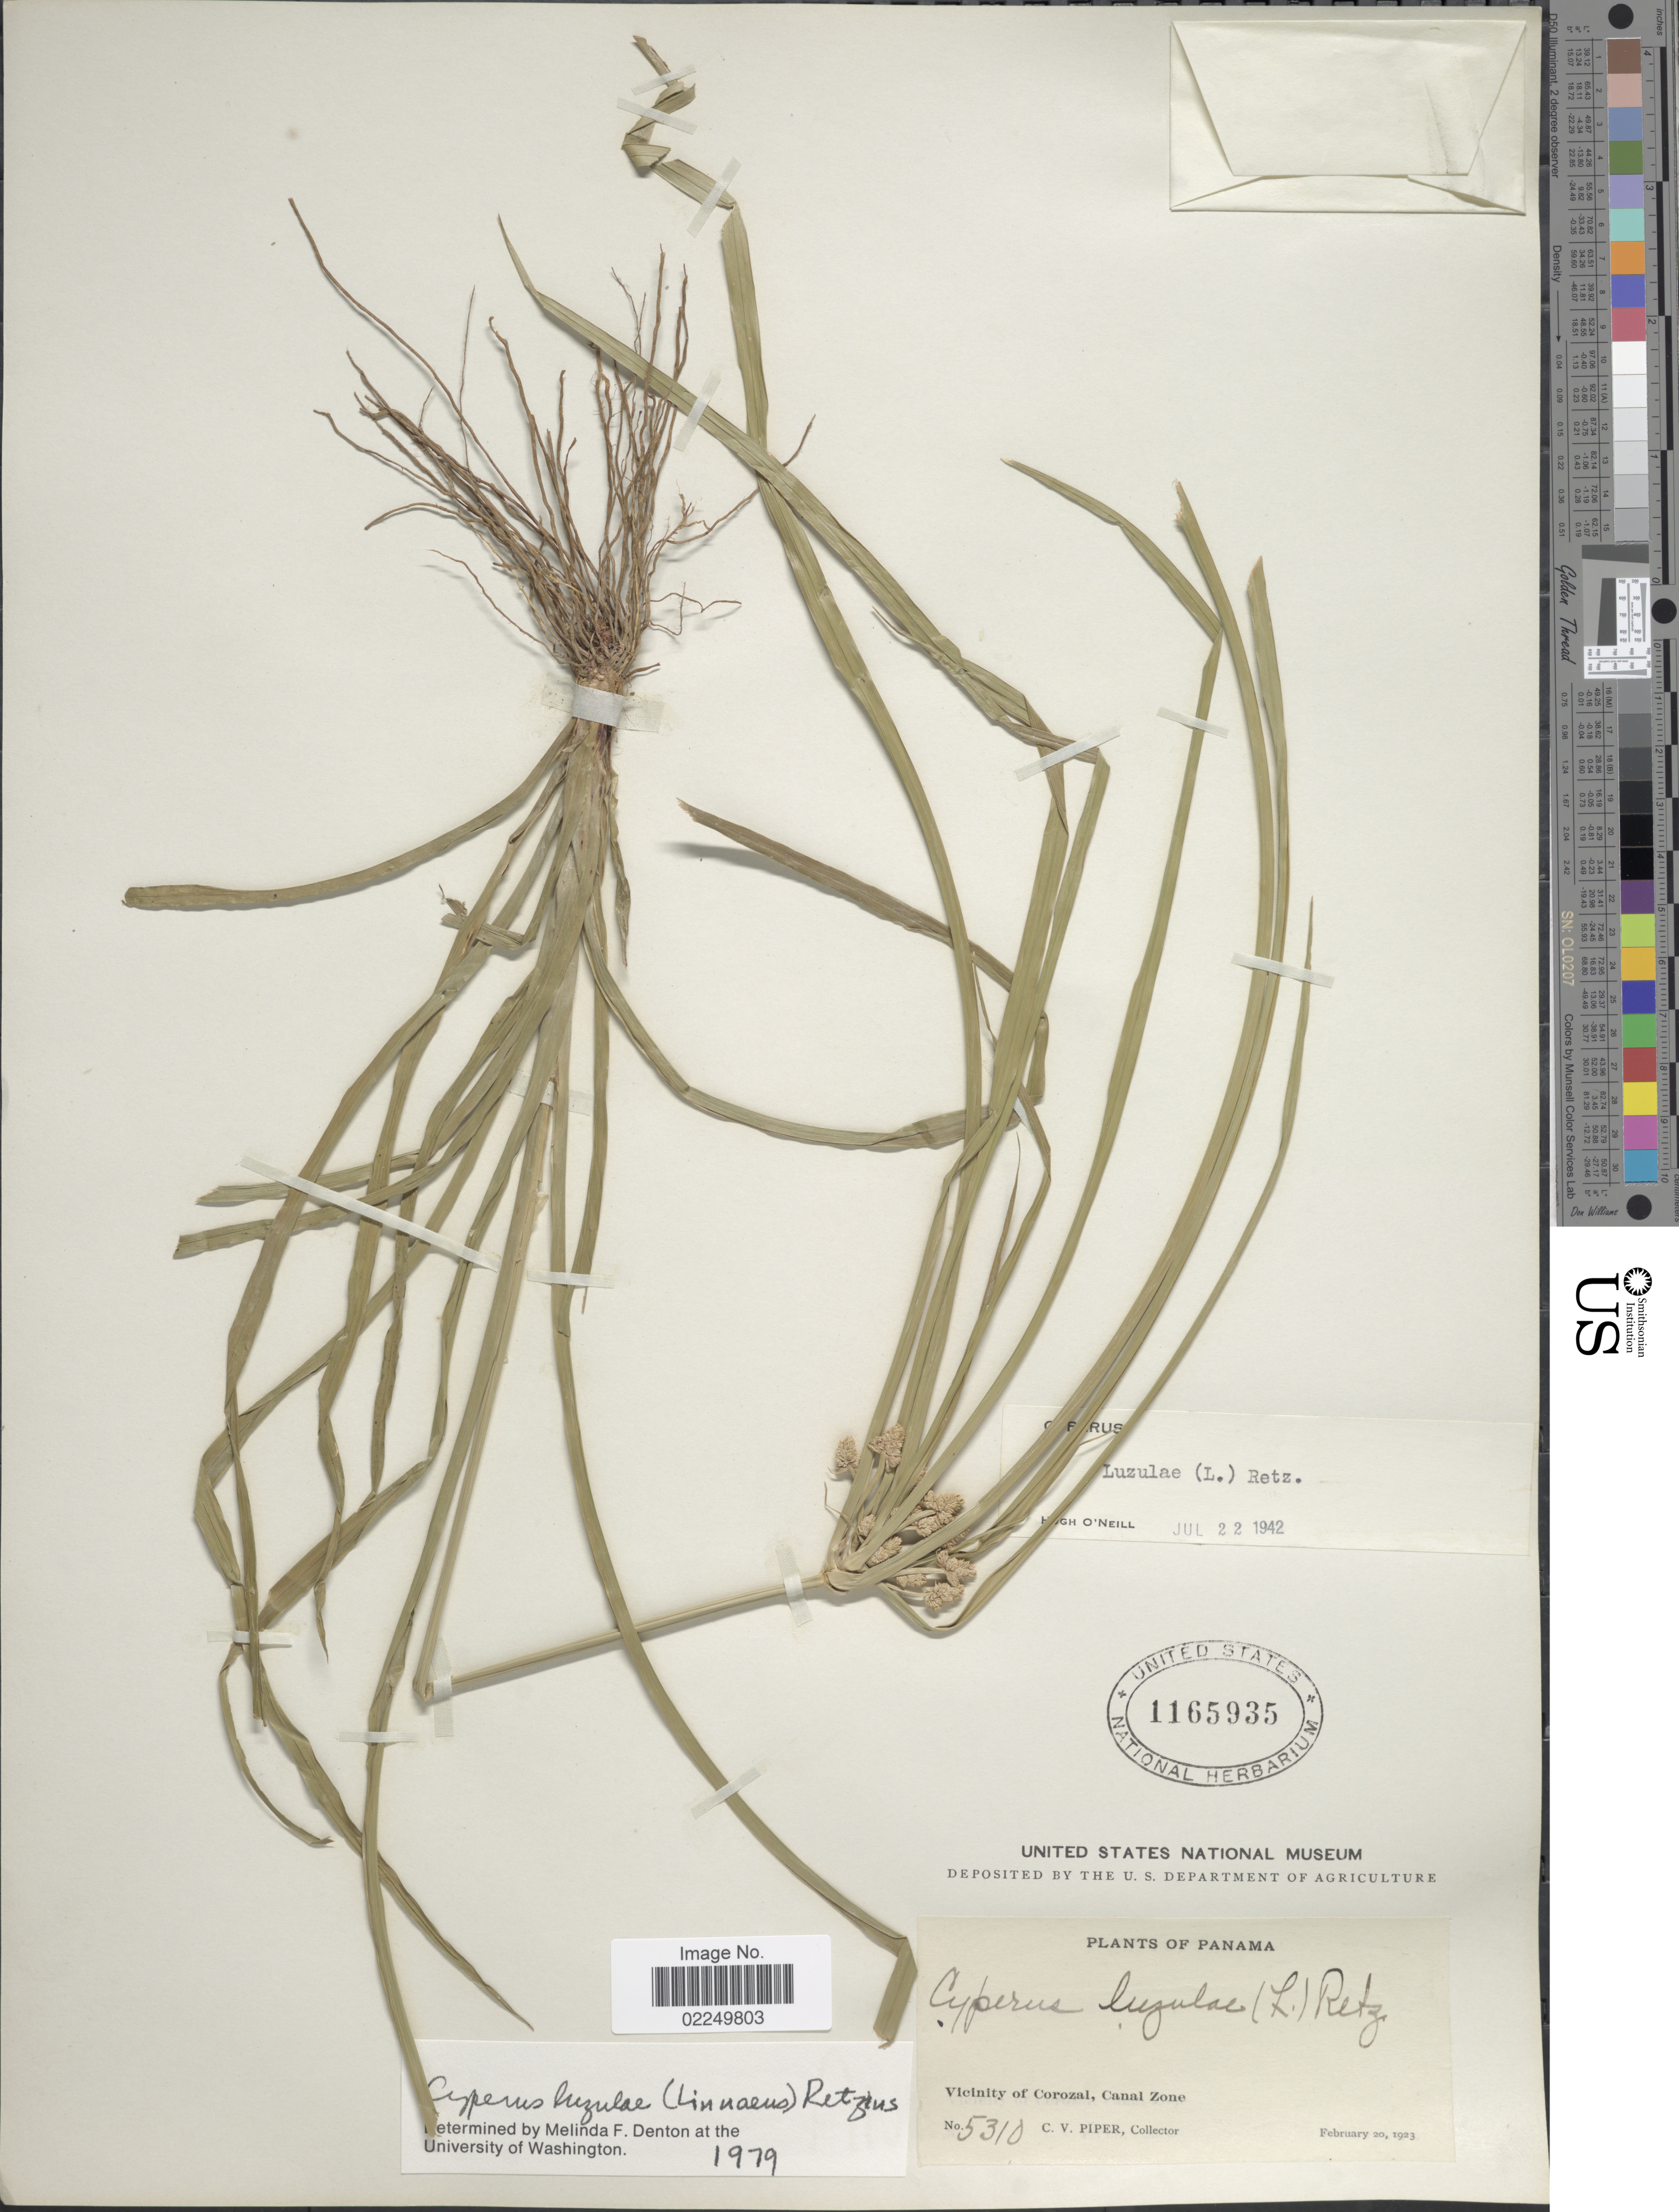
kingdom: Plantae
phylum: Tracheophyta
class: Liliopsida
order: Poales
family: Cyperaceae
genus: Cyperus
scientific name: Cyperus luzulae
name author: (L.) Rottb. ex Retz.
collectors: C. V. Piper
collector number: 5310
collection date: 1923-02-20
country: Panama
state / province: Colón / Panamá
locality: Vicinity of Corozal, Canal Zone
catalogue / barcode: US 1165935